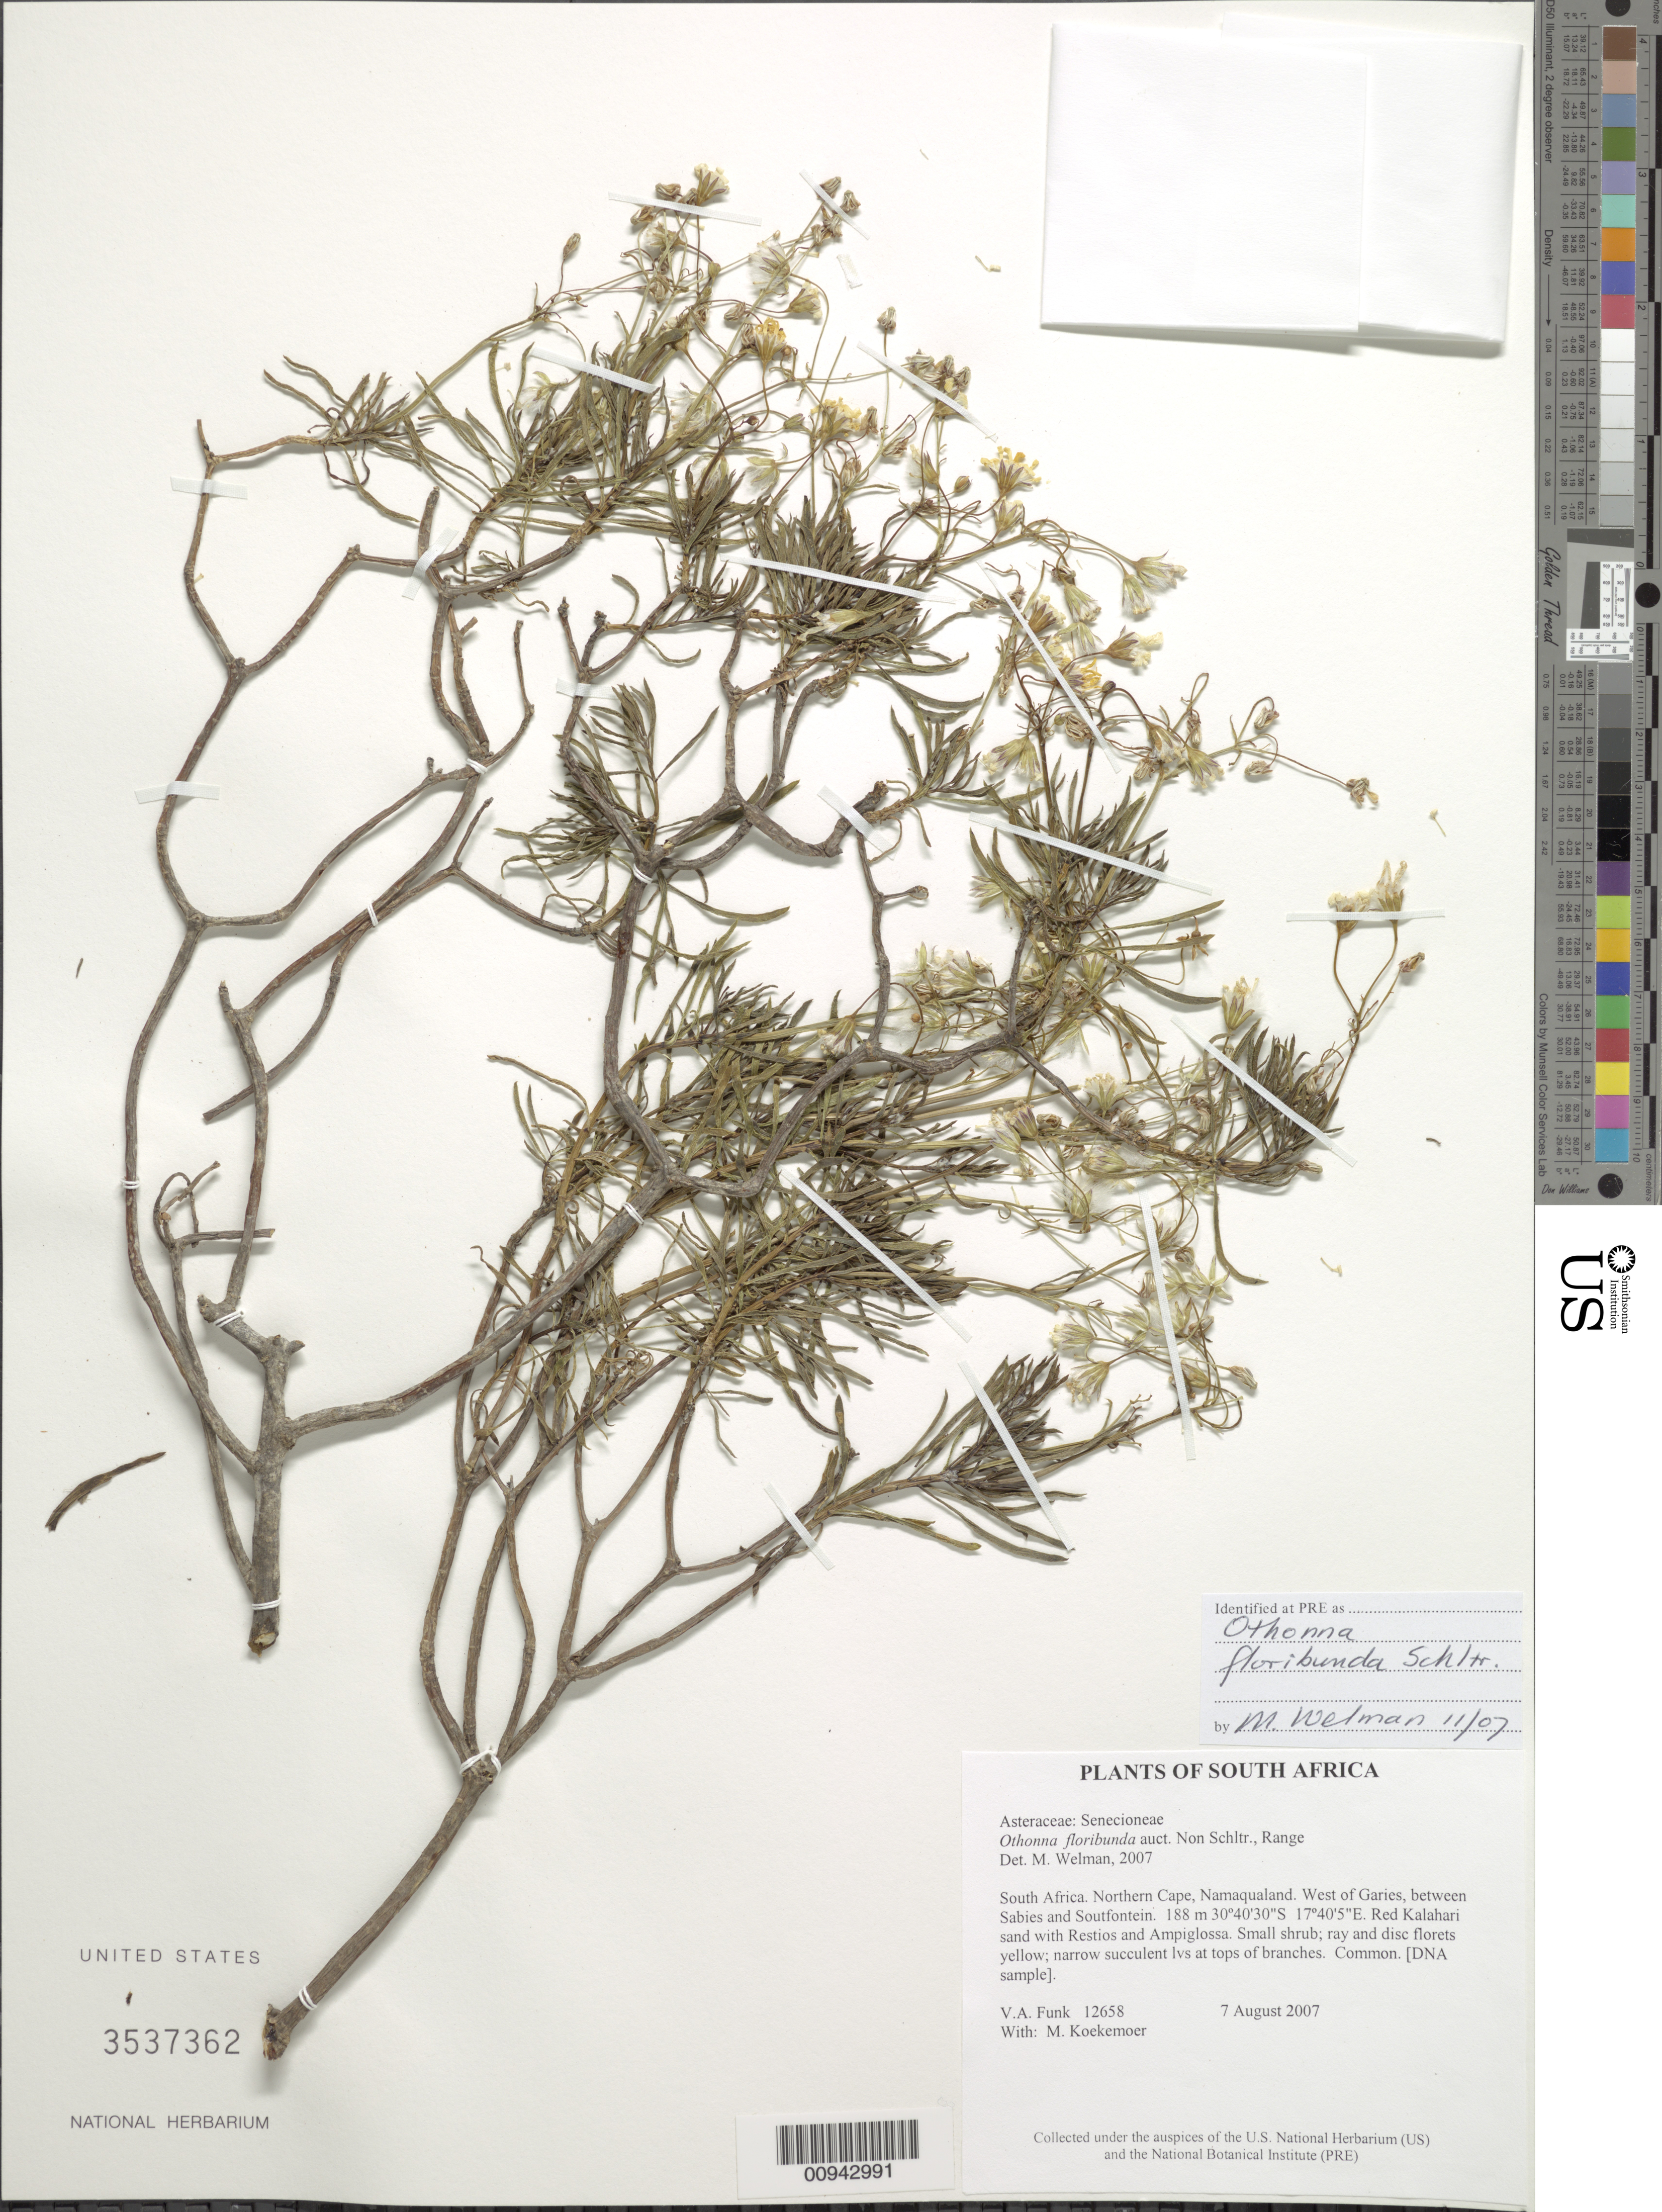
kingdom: Plantae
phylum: Tracheophyta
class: Magnoliopsida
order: Asterales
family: Asteraceae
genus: Othonna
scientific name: Othonna floribunda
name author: Schltr.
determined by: Welman, M.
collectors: V. Funk & M. Koekemoer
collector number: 12658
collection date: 2007-08-07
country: South Africa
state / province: Northern Cape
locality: West of Garies, between Sabies and Soutfontein, Namaqualand.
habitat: Red Kalahari sand with Restios and Ampiglossa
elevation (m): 188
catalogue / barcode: US 3537362